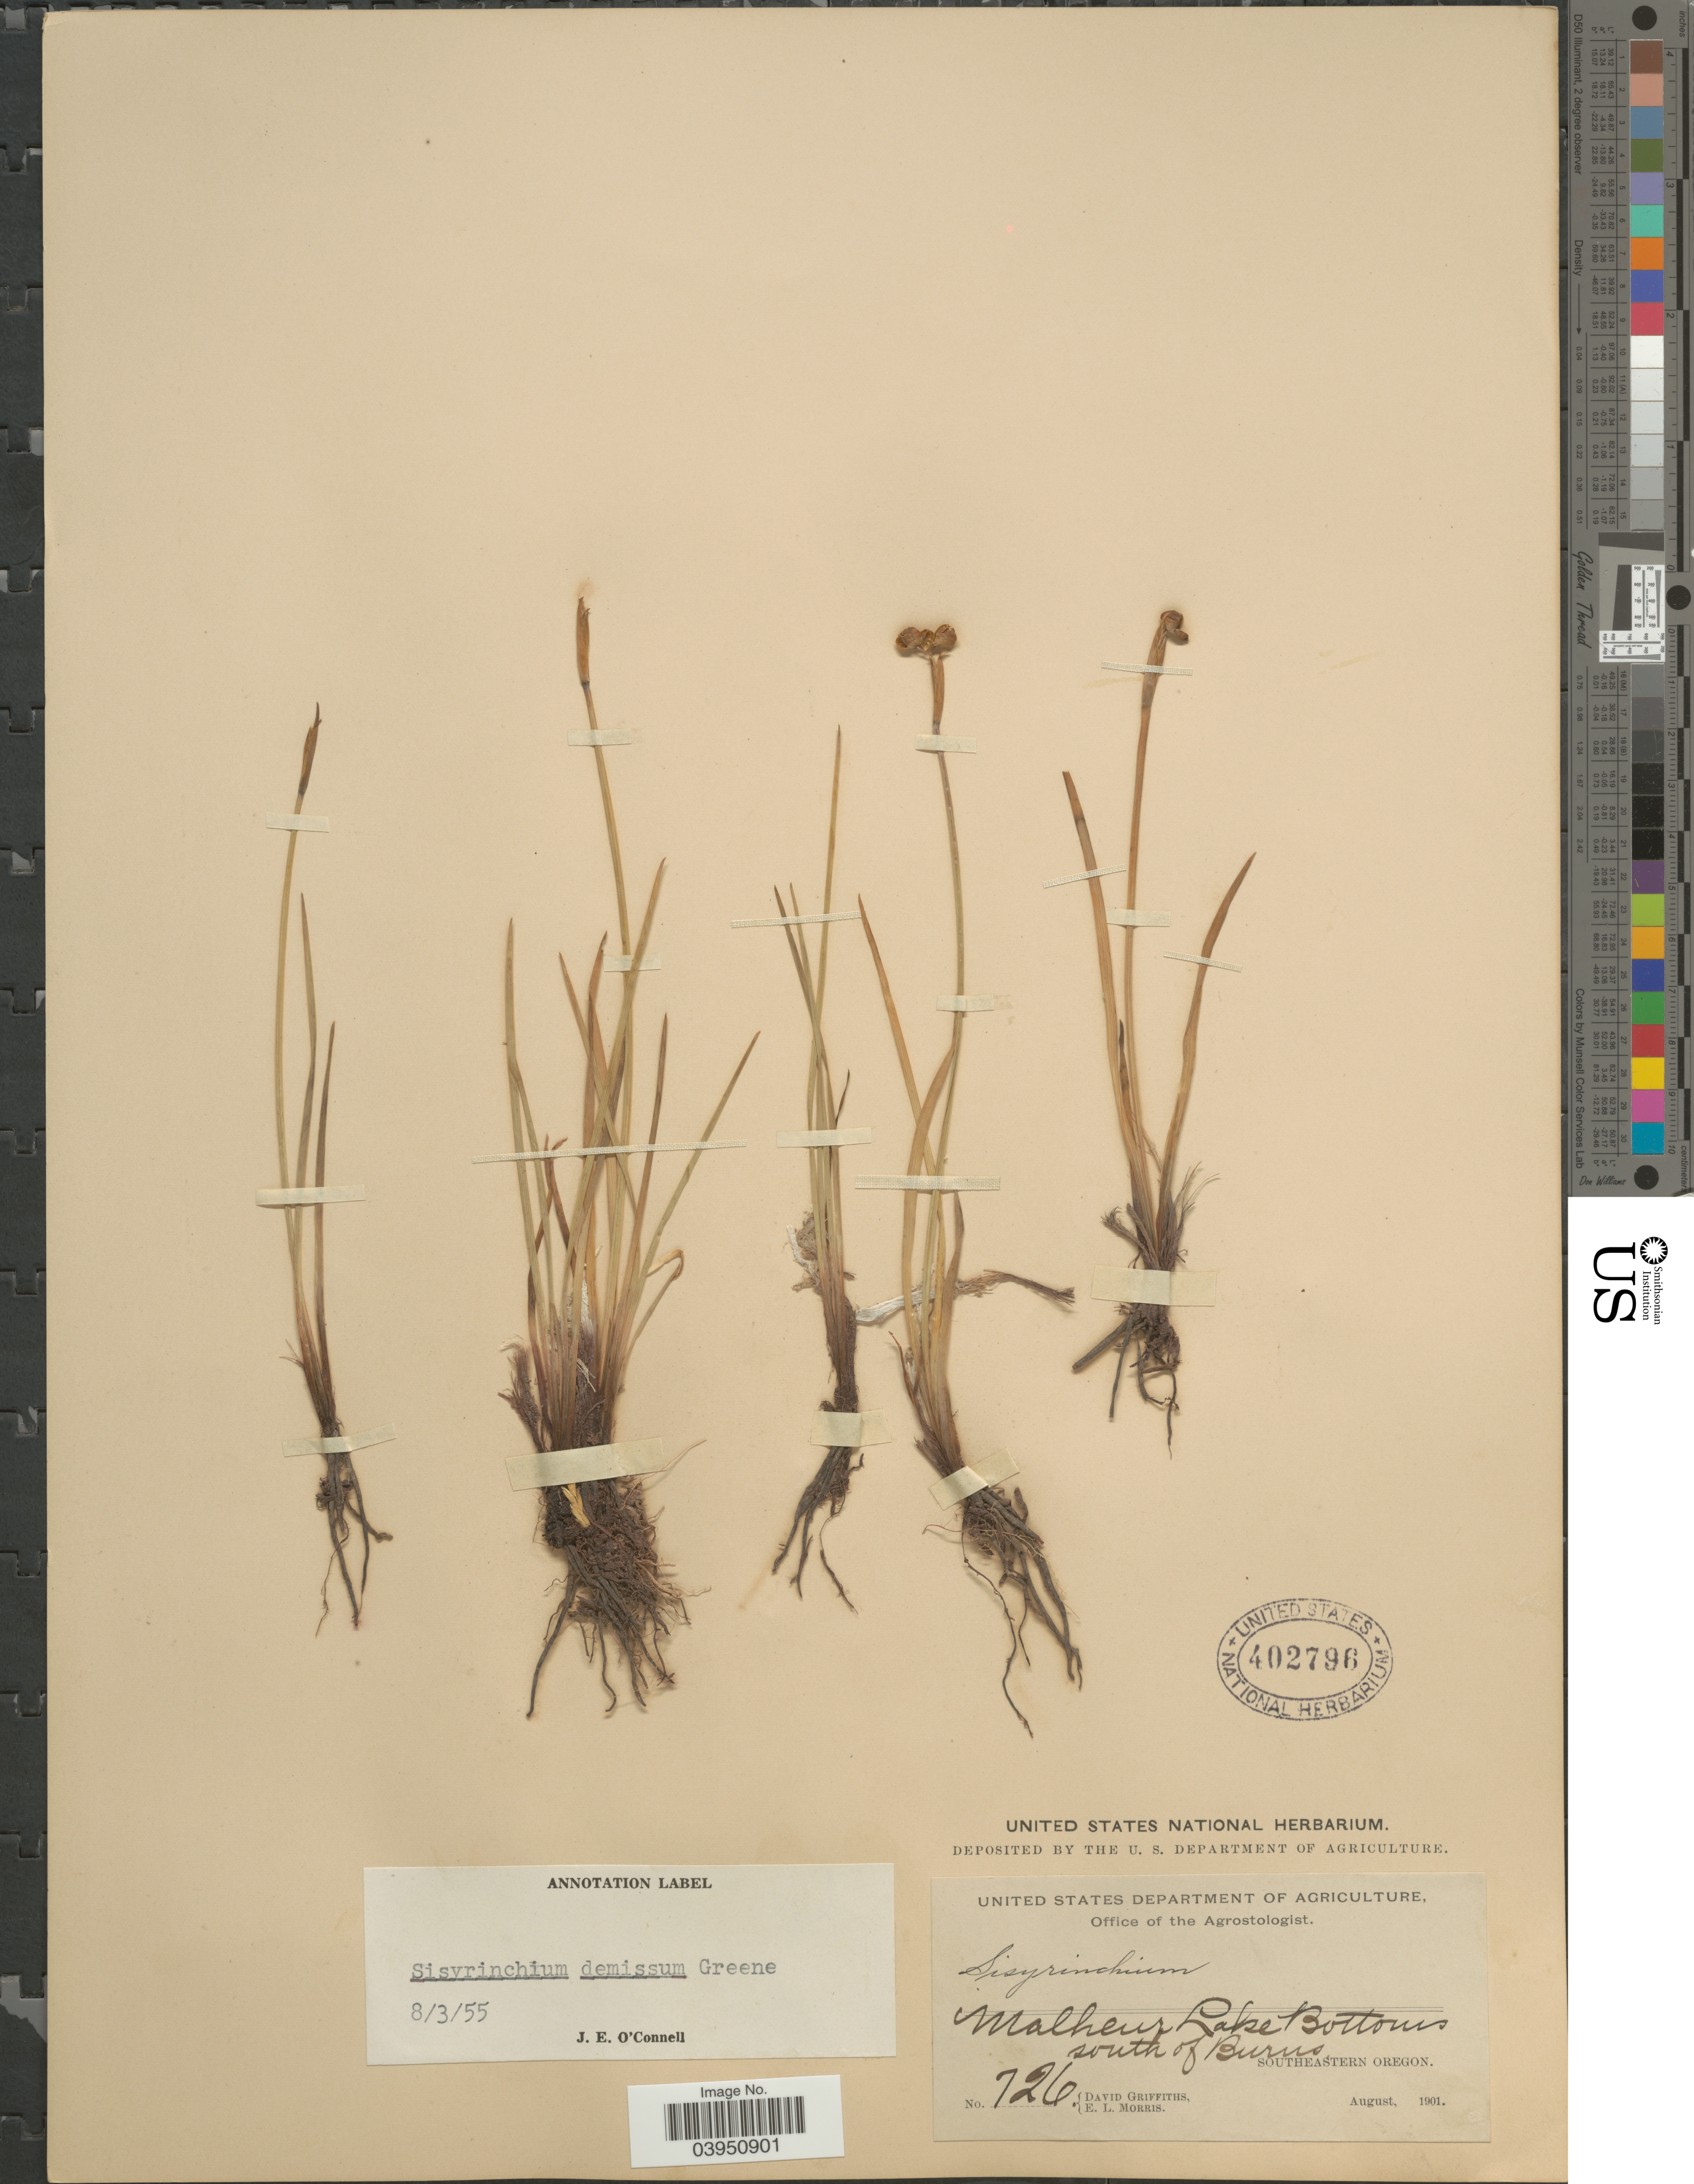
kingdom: Plantae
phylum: Tracheophyta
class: Liliopsida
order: Asparagales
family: Iridaceae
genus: Sisyrinchium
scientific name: Sisyrinchium demissum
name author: Greene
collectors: D. Griffiths & E. Morris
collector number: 726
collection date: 1901-08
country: United States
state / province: Oregon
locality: Malheur Lake Bottoms south of Burns. Southeastern Oregon.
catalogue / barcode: US 402796